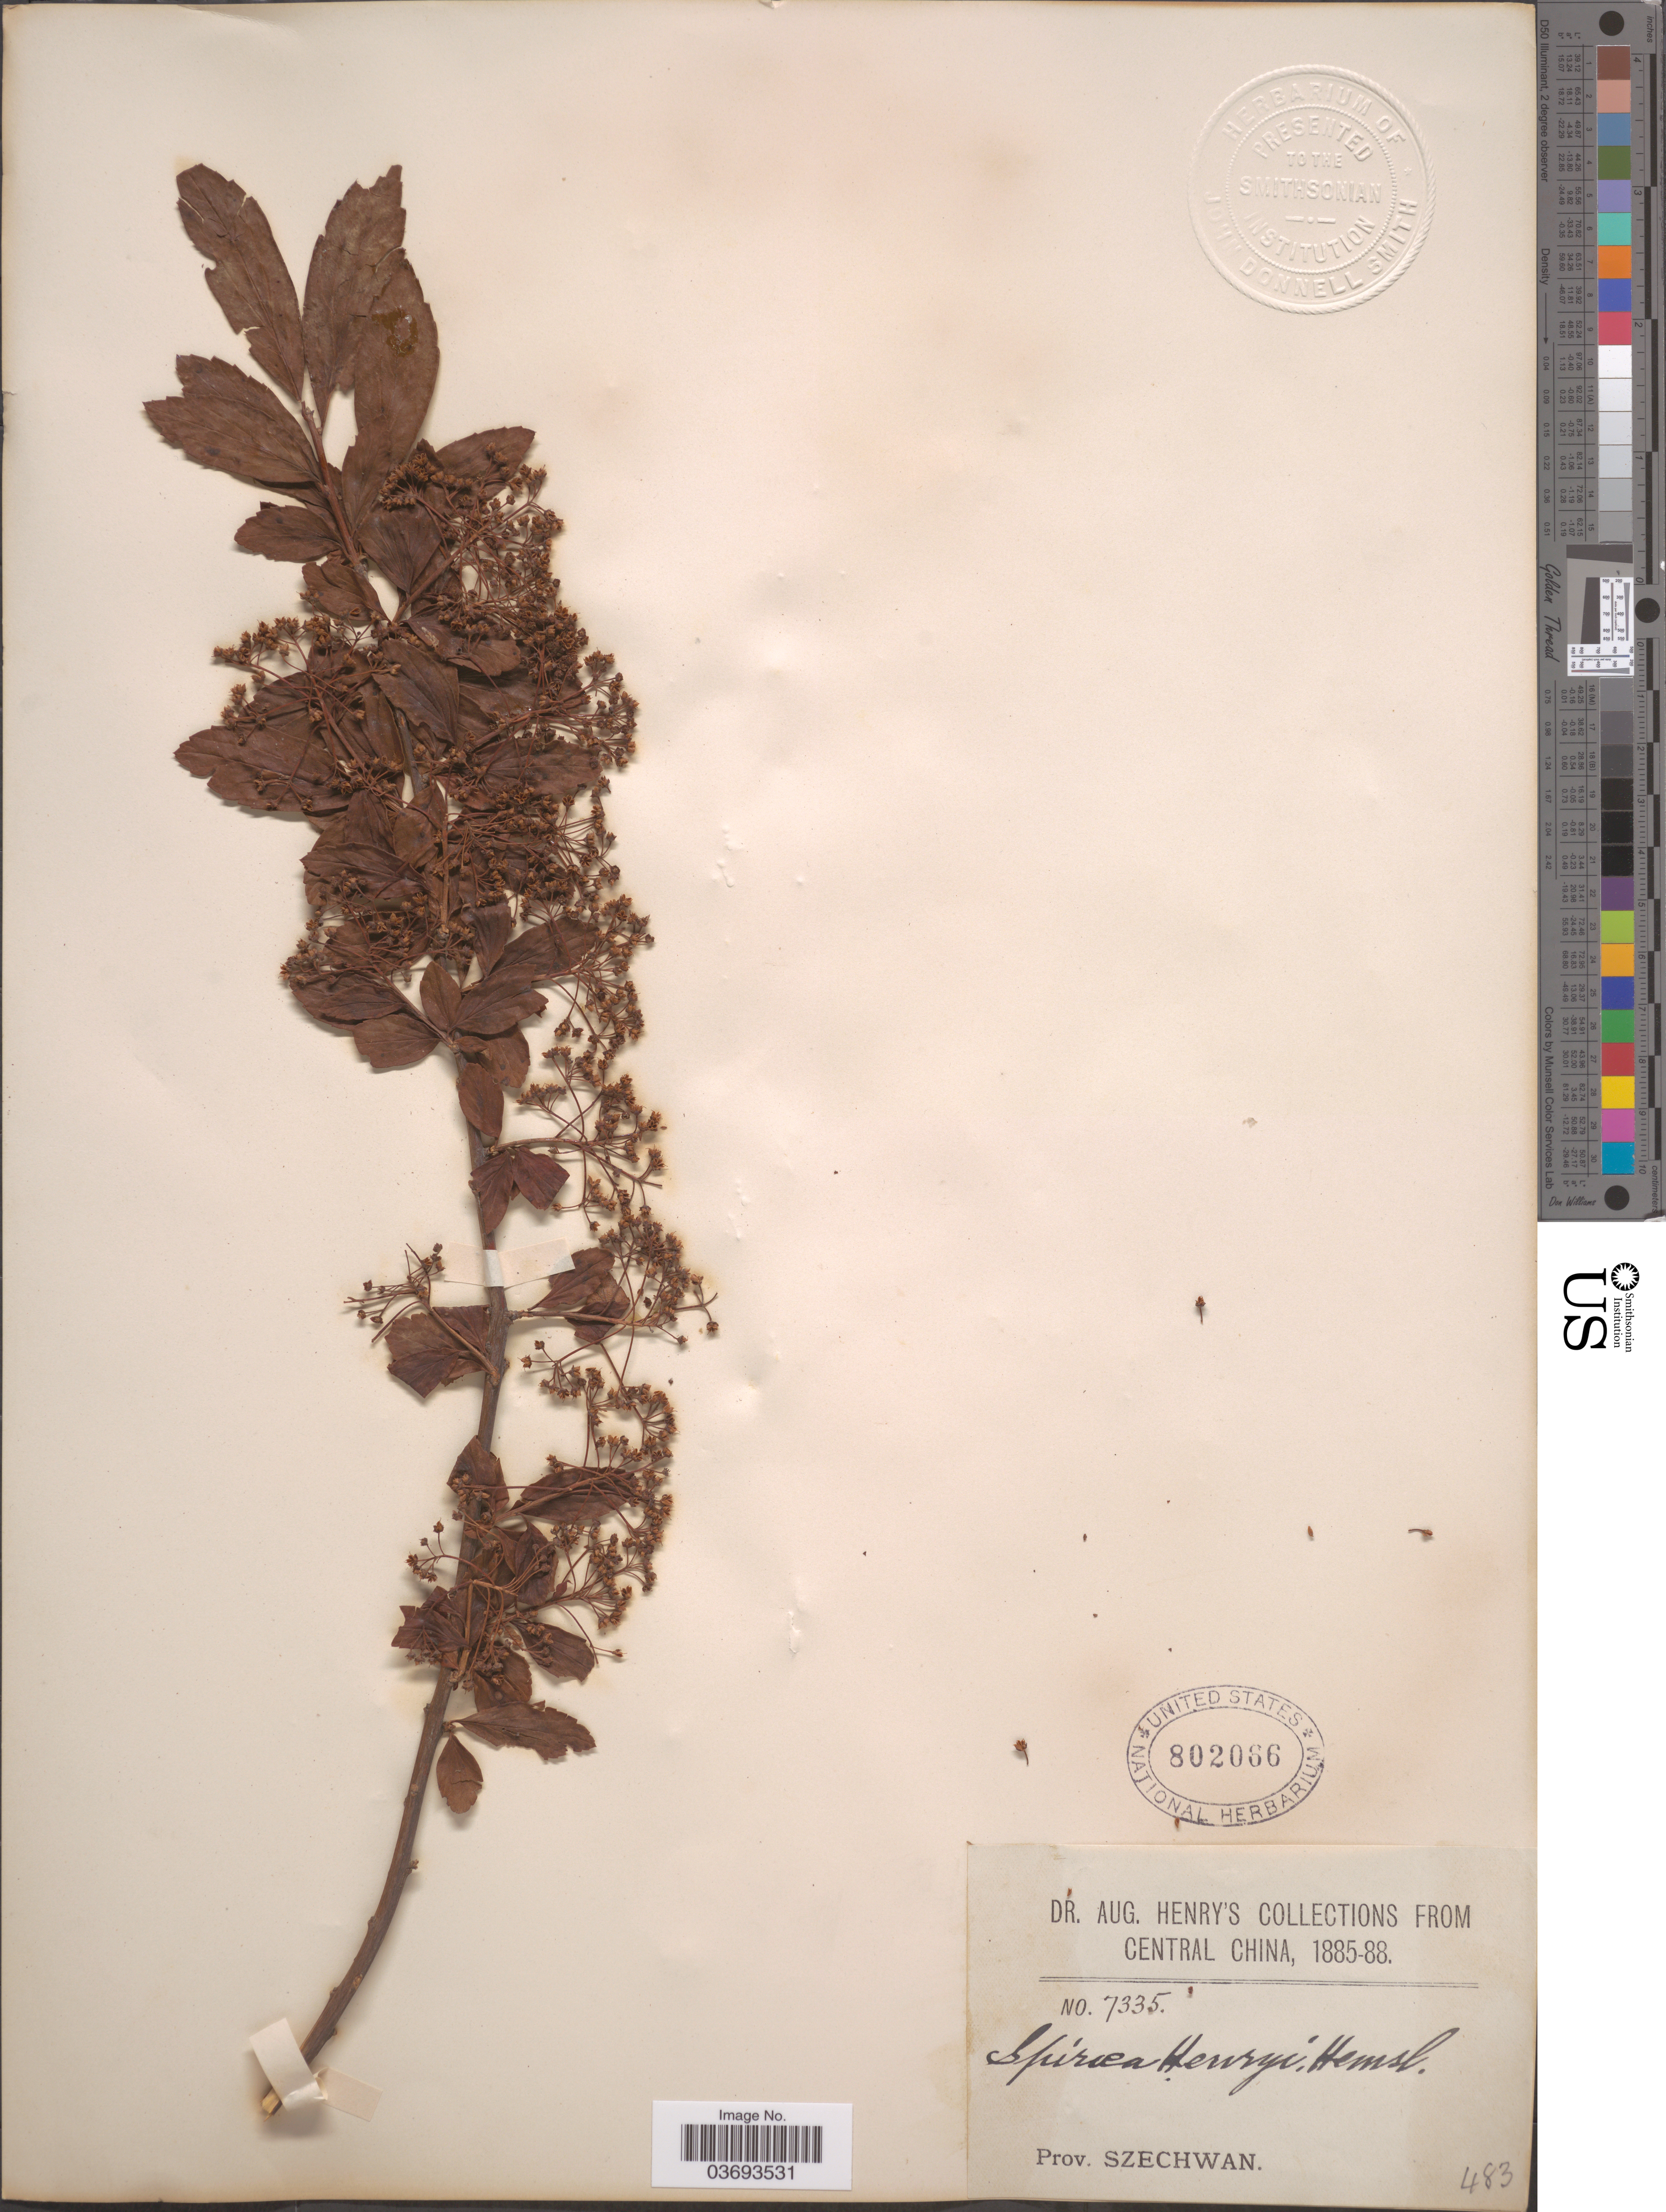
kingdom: Plantae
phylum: Tracheophyta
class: Magnoliopsida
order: Rosales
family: Rosaceae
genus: Spiraea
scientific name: Spiraea henryi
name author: Hemsl.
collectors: A. Henry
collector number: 7335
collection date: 1885/1888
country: China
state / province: Sichuan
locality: Central China. Prov. Szechwan.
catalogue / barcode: US 802066